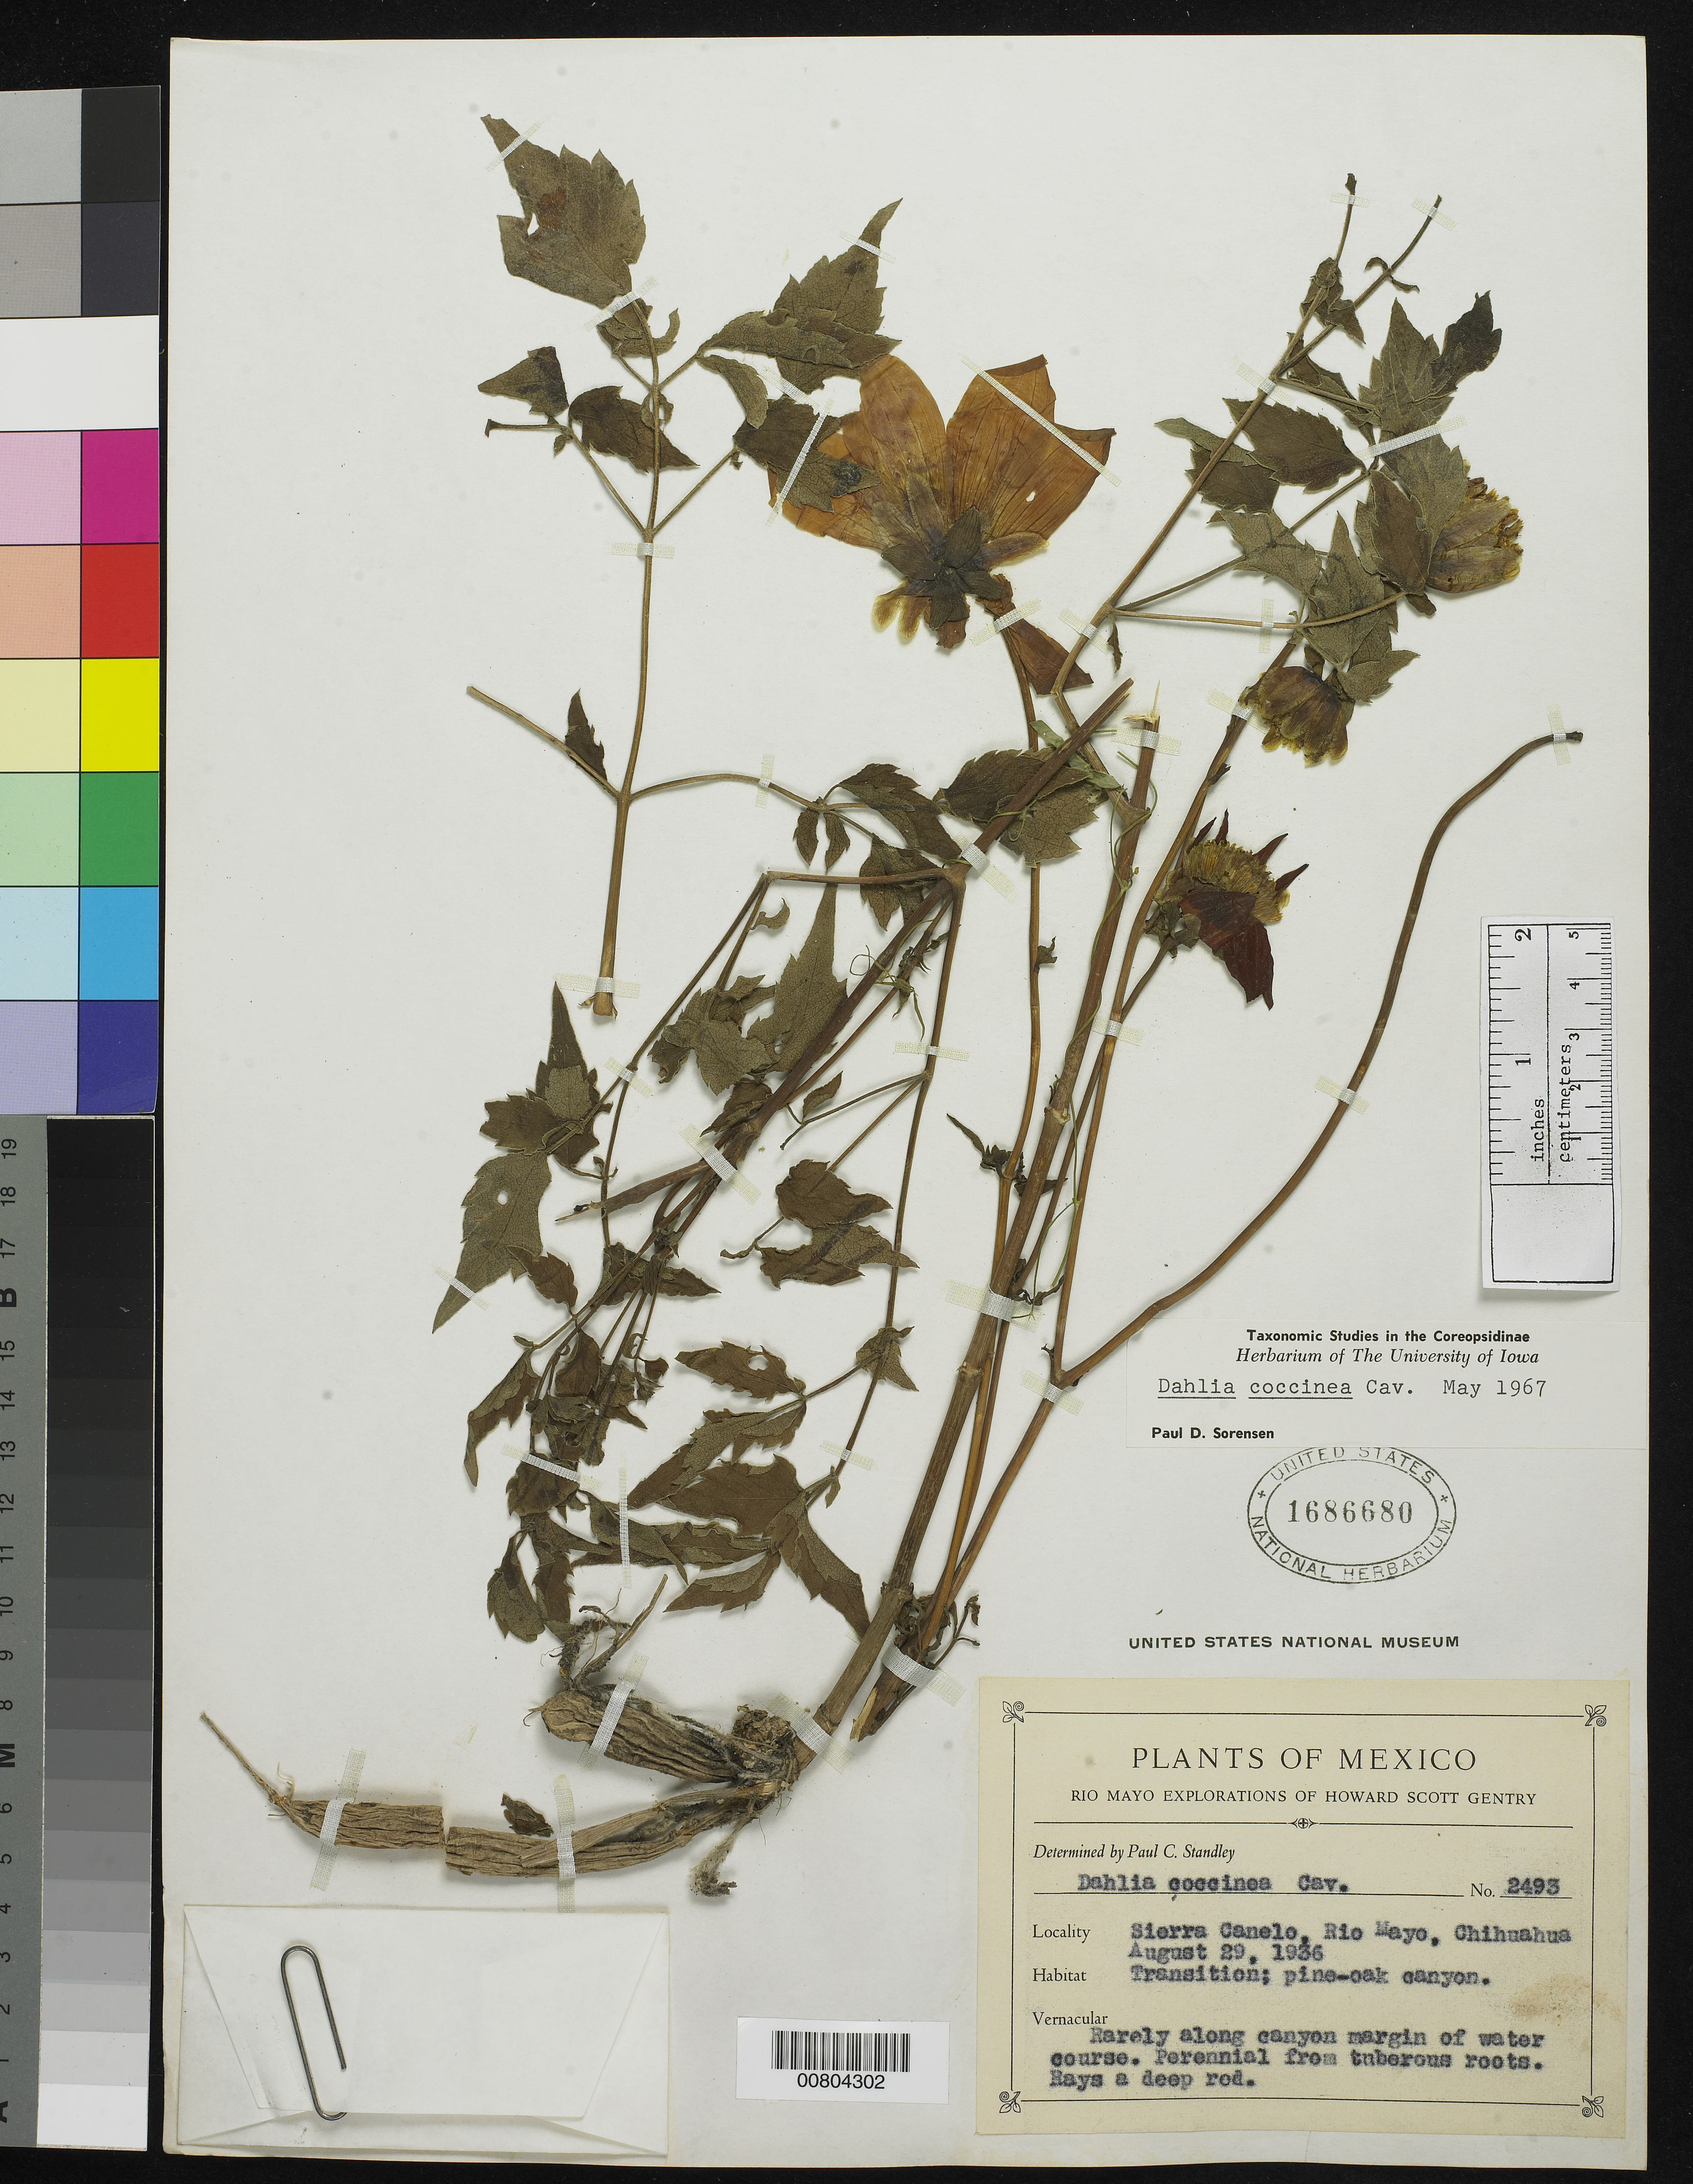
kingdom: Plantae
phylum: Tracheophyta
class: Magnoliopsida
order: Asterales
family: Asteraceae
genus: Dahlia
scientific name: Dahlia coccinea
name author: Cav.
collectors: H. S. Gentry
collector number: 2493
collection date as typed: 29 Aug 1936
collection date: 1936-08-29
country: Mexico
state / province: Chihuahua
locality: Sierra Canelo, Rio Mayo, Chihuahua.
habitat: Transition; Pine-Oak canyon. Rarely along canyon margin of water course.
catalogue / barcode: US 1686680